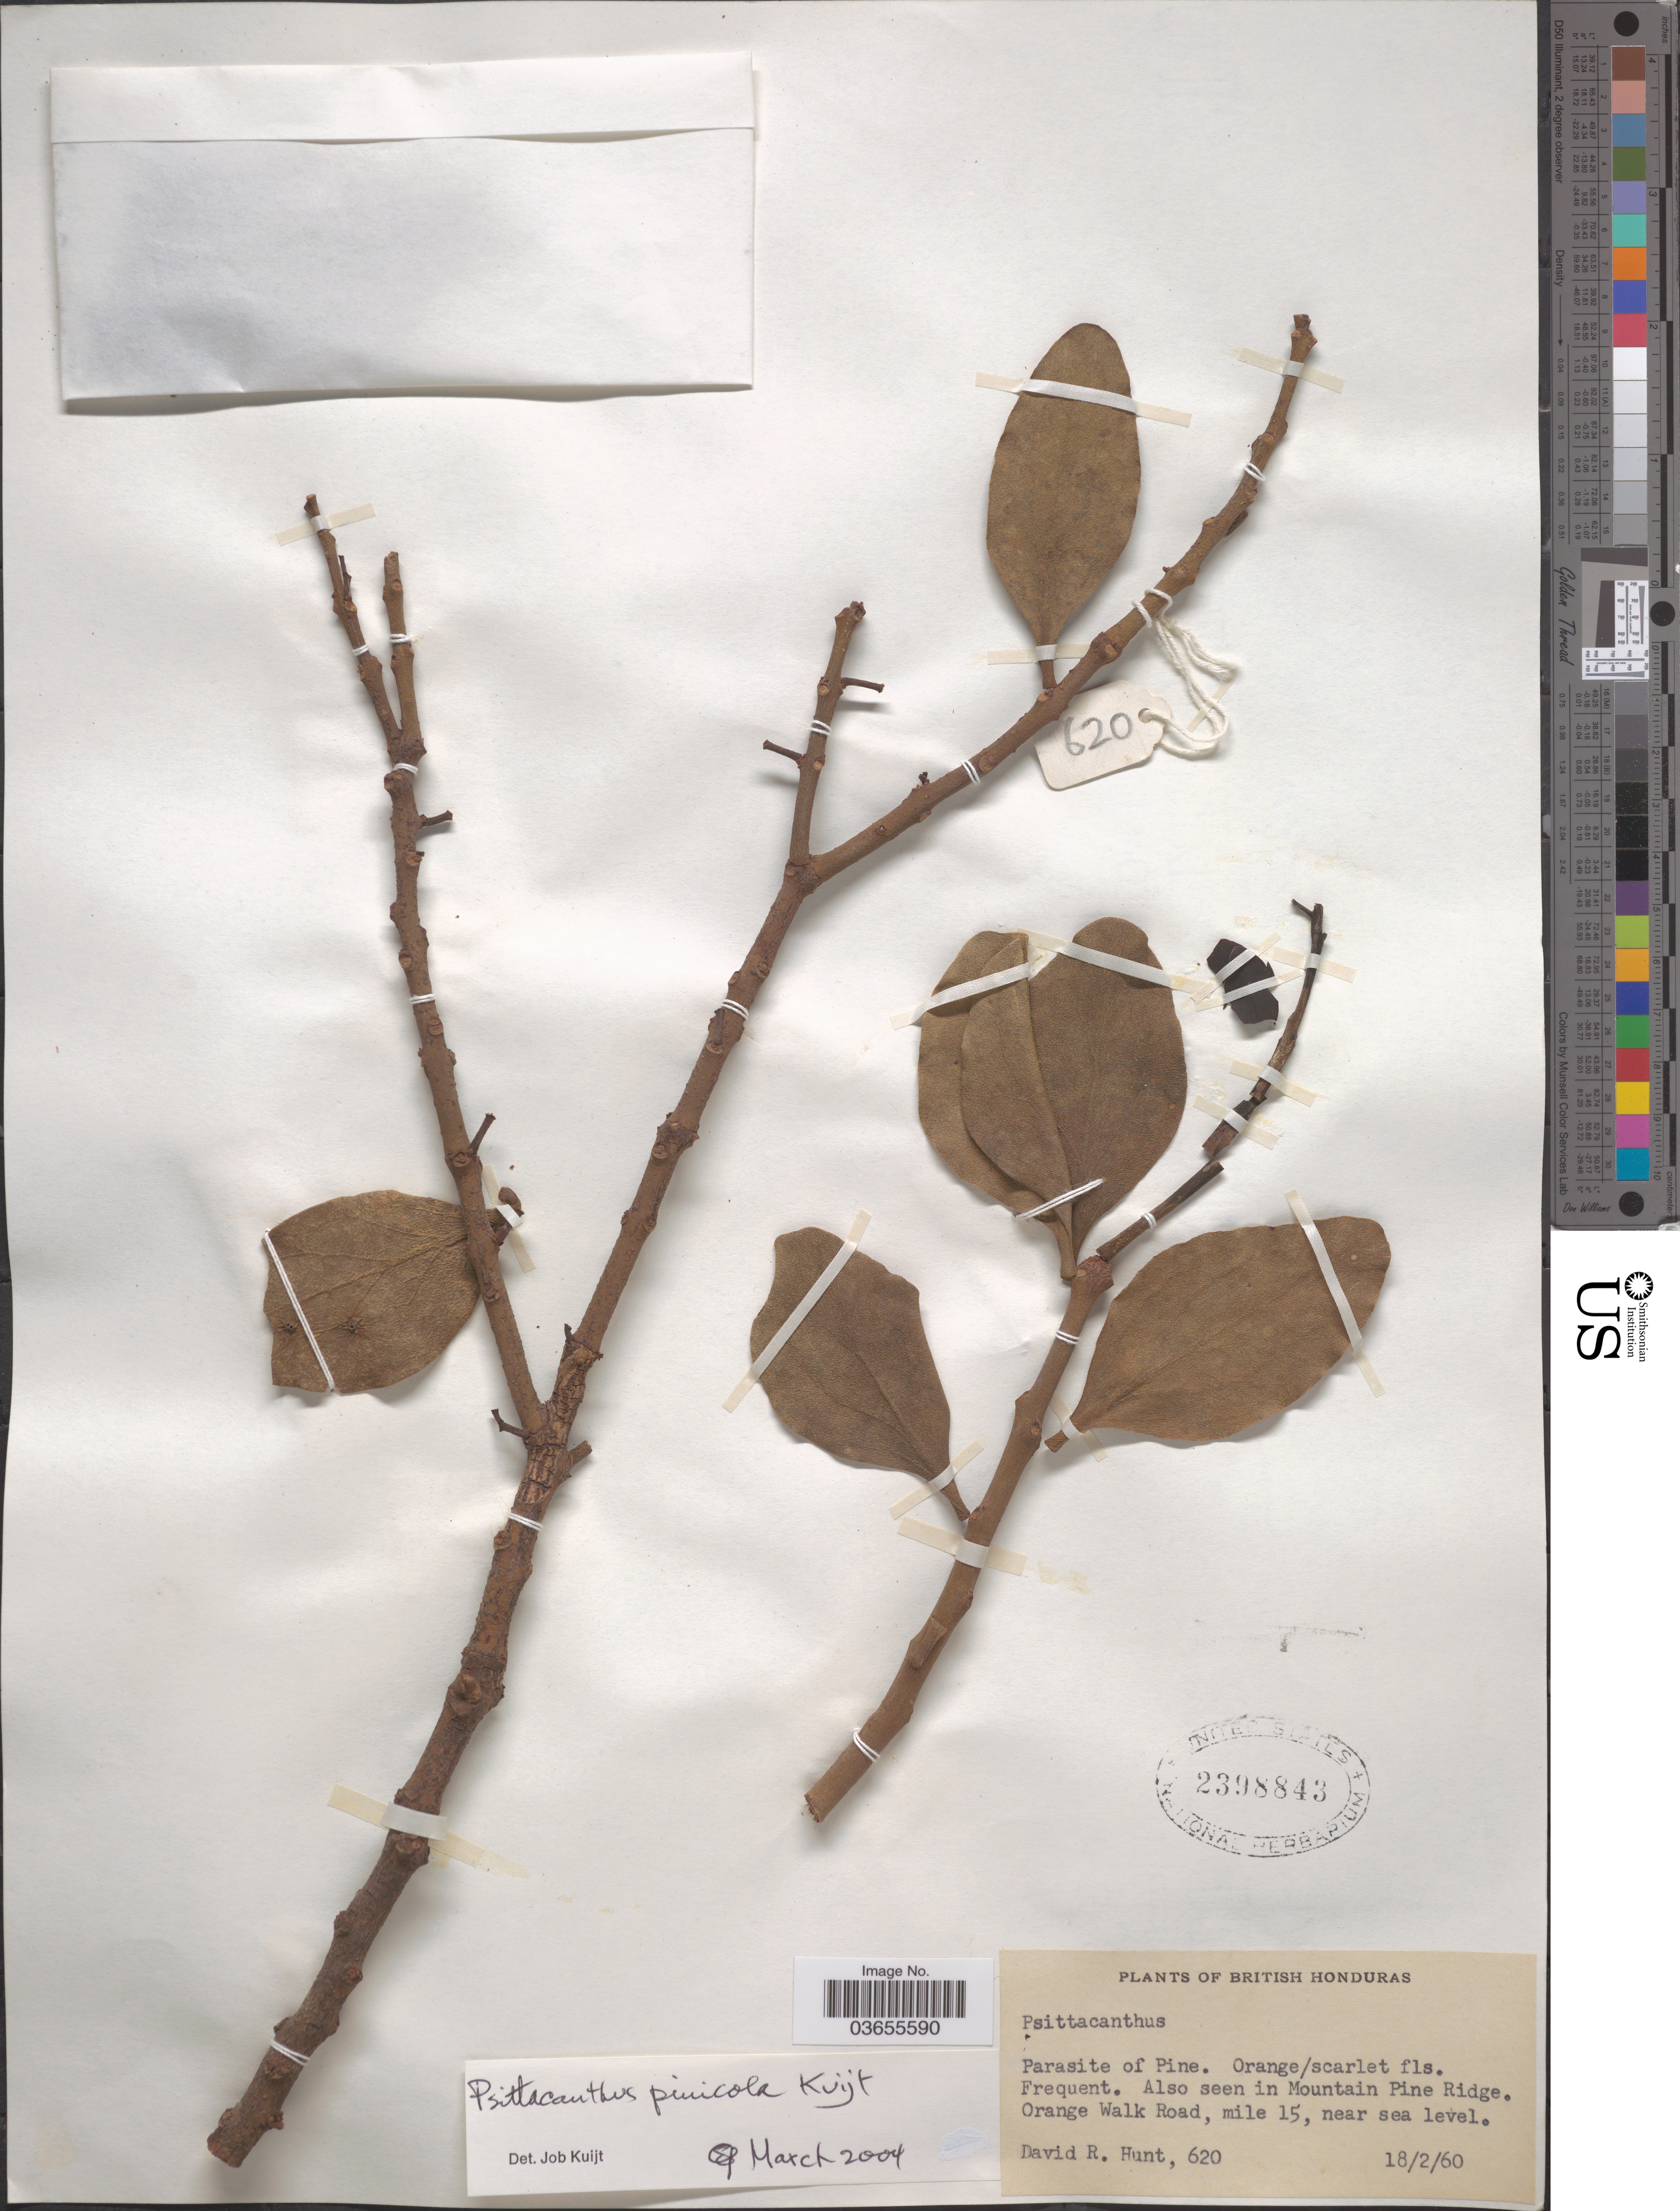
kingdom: Plantae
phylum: Tracheophyta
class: Magnoliopsida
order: Santalales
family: Loranthaceae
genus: Psittacanthus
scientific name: Psittacanthus pinicola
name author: Kuijt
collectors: D. R. Hunt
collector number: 620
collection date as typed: Transcribed d/m/y: 18/2/60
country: Belize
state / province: Orange Walk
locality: British Honduras. Also seen in Mountain Pine Ridge. Orange Walk Road, mile 15.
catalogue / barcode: US 2398843